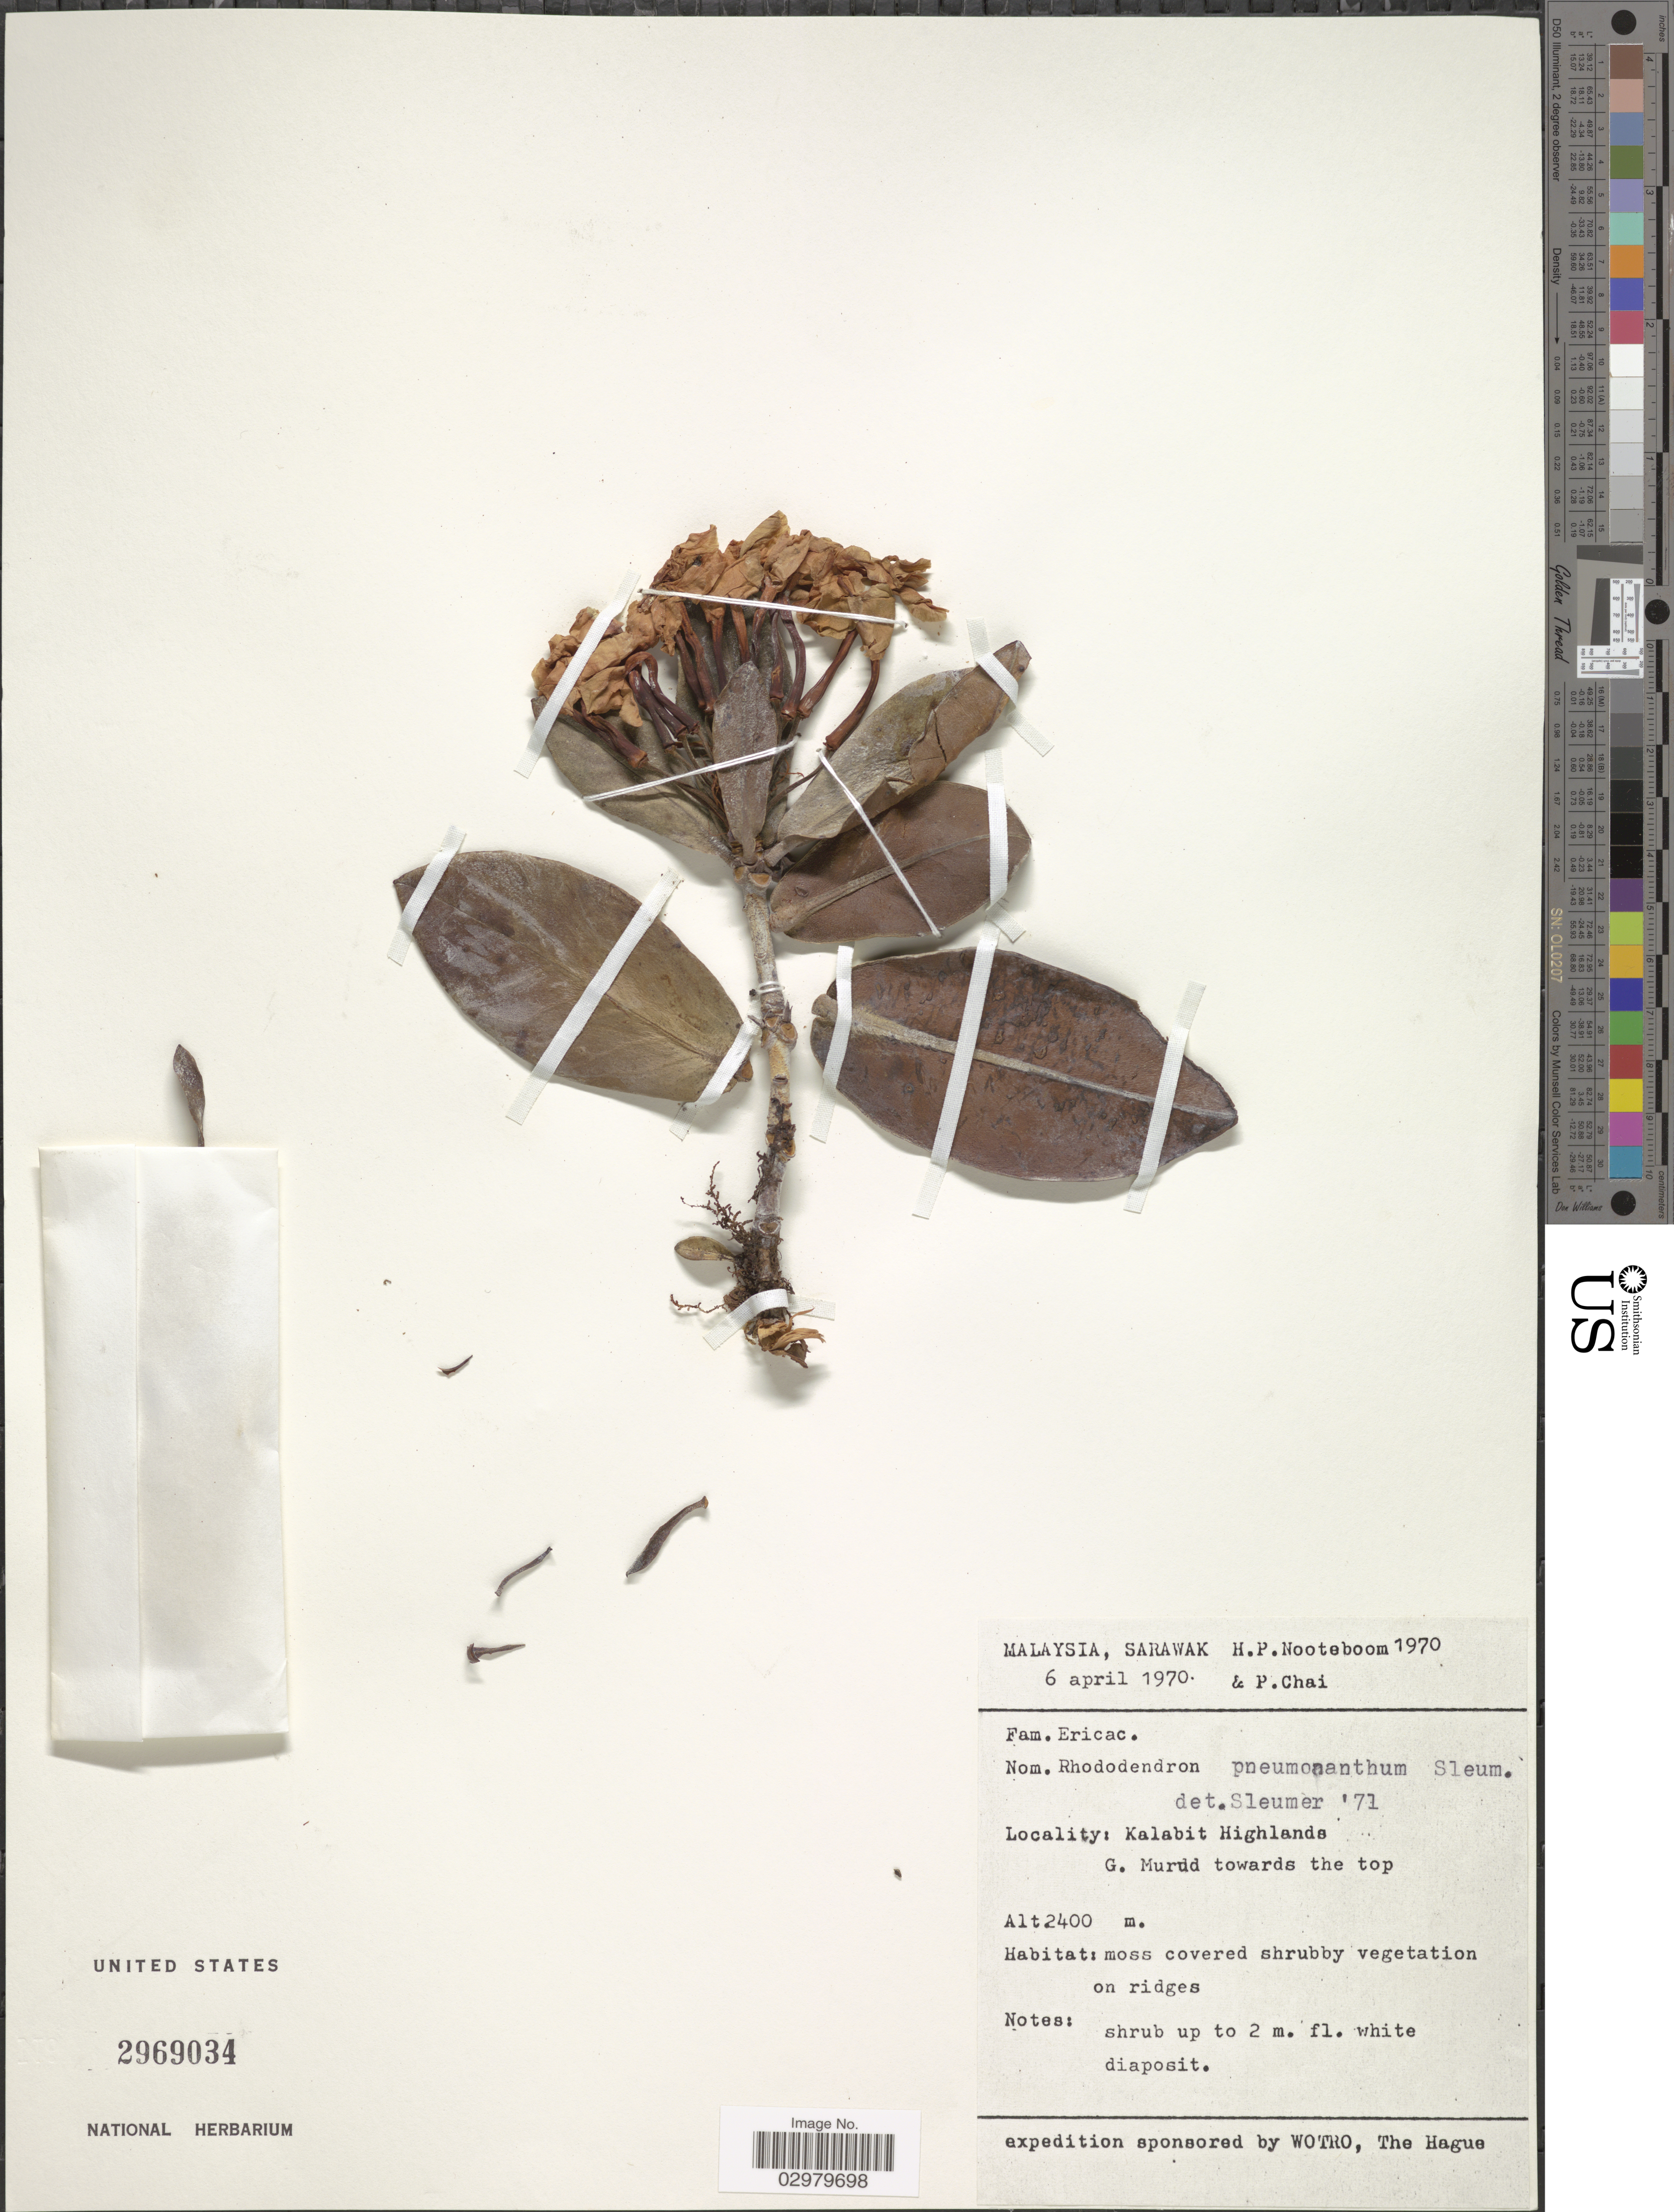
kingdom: Plantae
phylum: Tracheophyta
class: Magnoliopsida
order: Ericales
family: Ericaceae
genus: Rhododendron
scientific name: Rhododendron pneumonanthum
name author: Sleumer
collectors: H. P. Nooteboom & P. Chai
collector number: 1970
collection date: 1970-04-06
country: Malaysia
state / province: Sarawak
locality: Kalabit Highlands. G. Murid towards the top.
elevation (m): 2400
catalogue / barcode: US 2969034